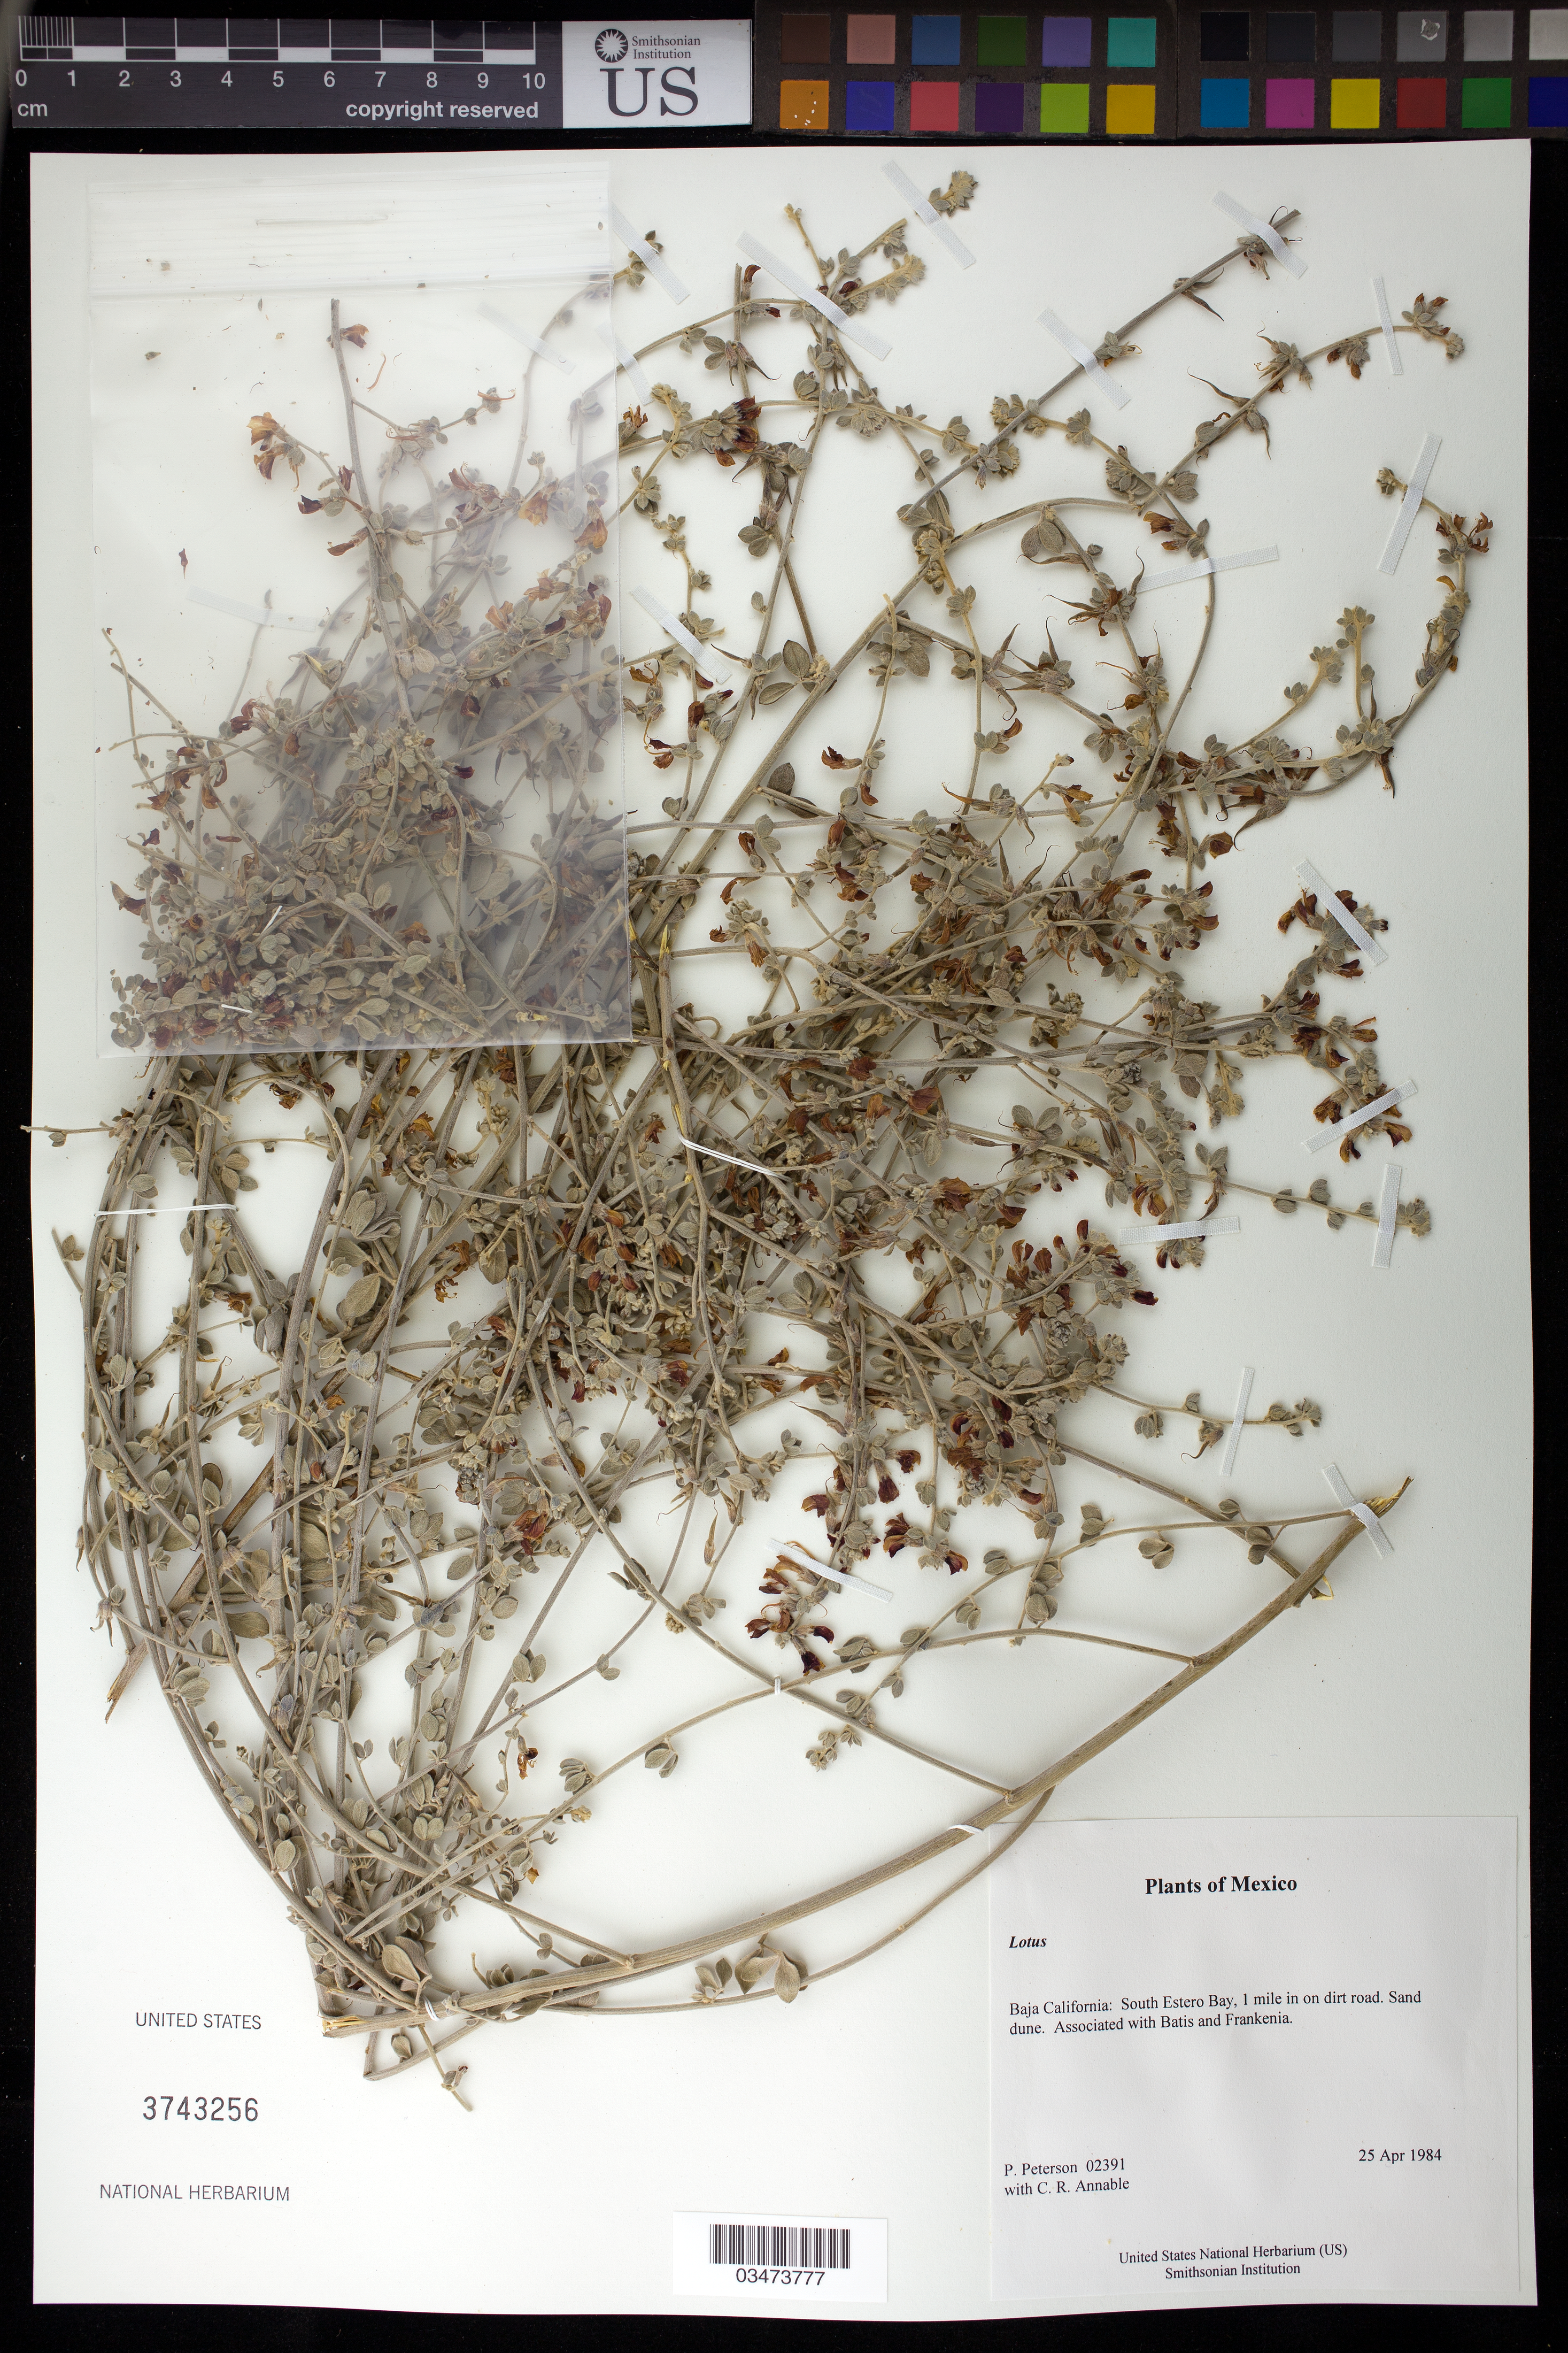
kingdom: Plantae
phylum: Tracheophyta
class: Magnoliopsida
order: Fabales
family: Fabaceae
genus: Lotus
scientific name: Lotus sp.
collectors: P. M. Peterson & C. R. Annable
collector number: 02391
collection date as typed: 25 Apr 1984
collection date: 1984-04-25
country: Mexico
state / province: Baja California Norte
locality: South Estero Bay, 1 mile in on dirt road.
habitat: Sand dune. Associated with Batis and Frankenia.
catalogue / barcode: US 3743256